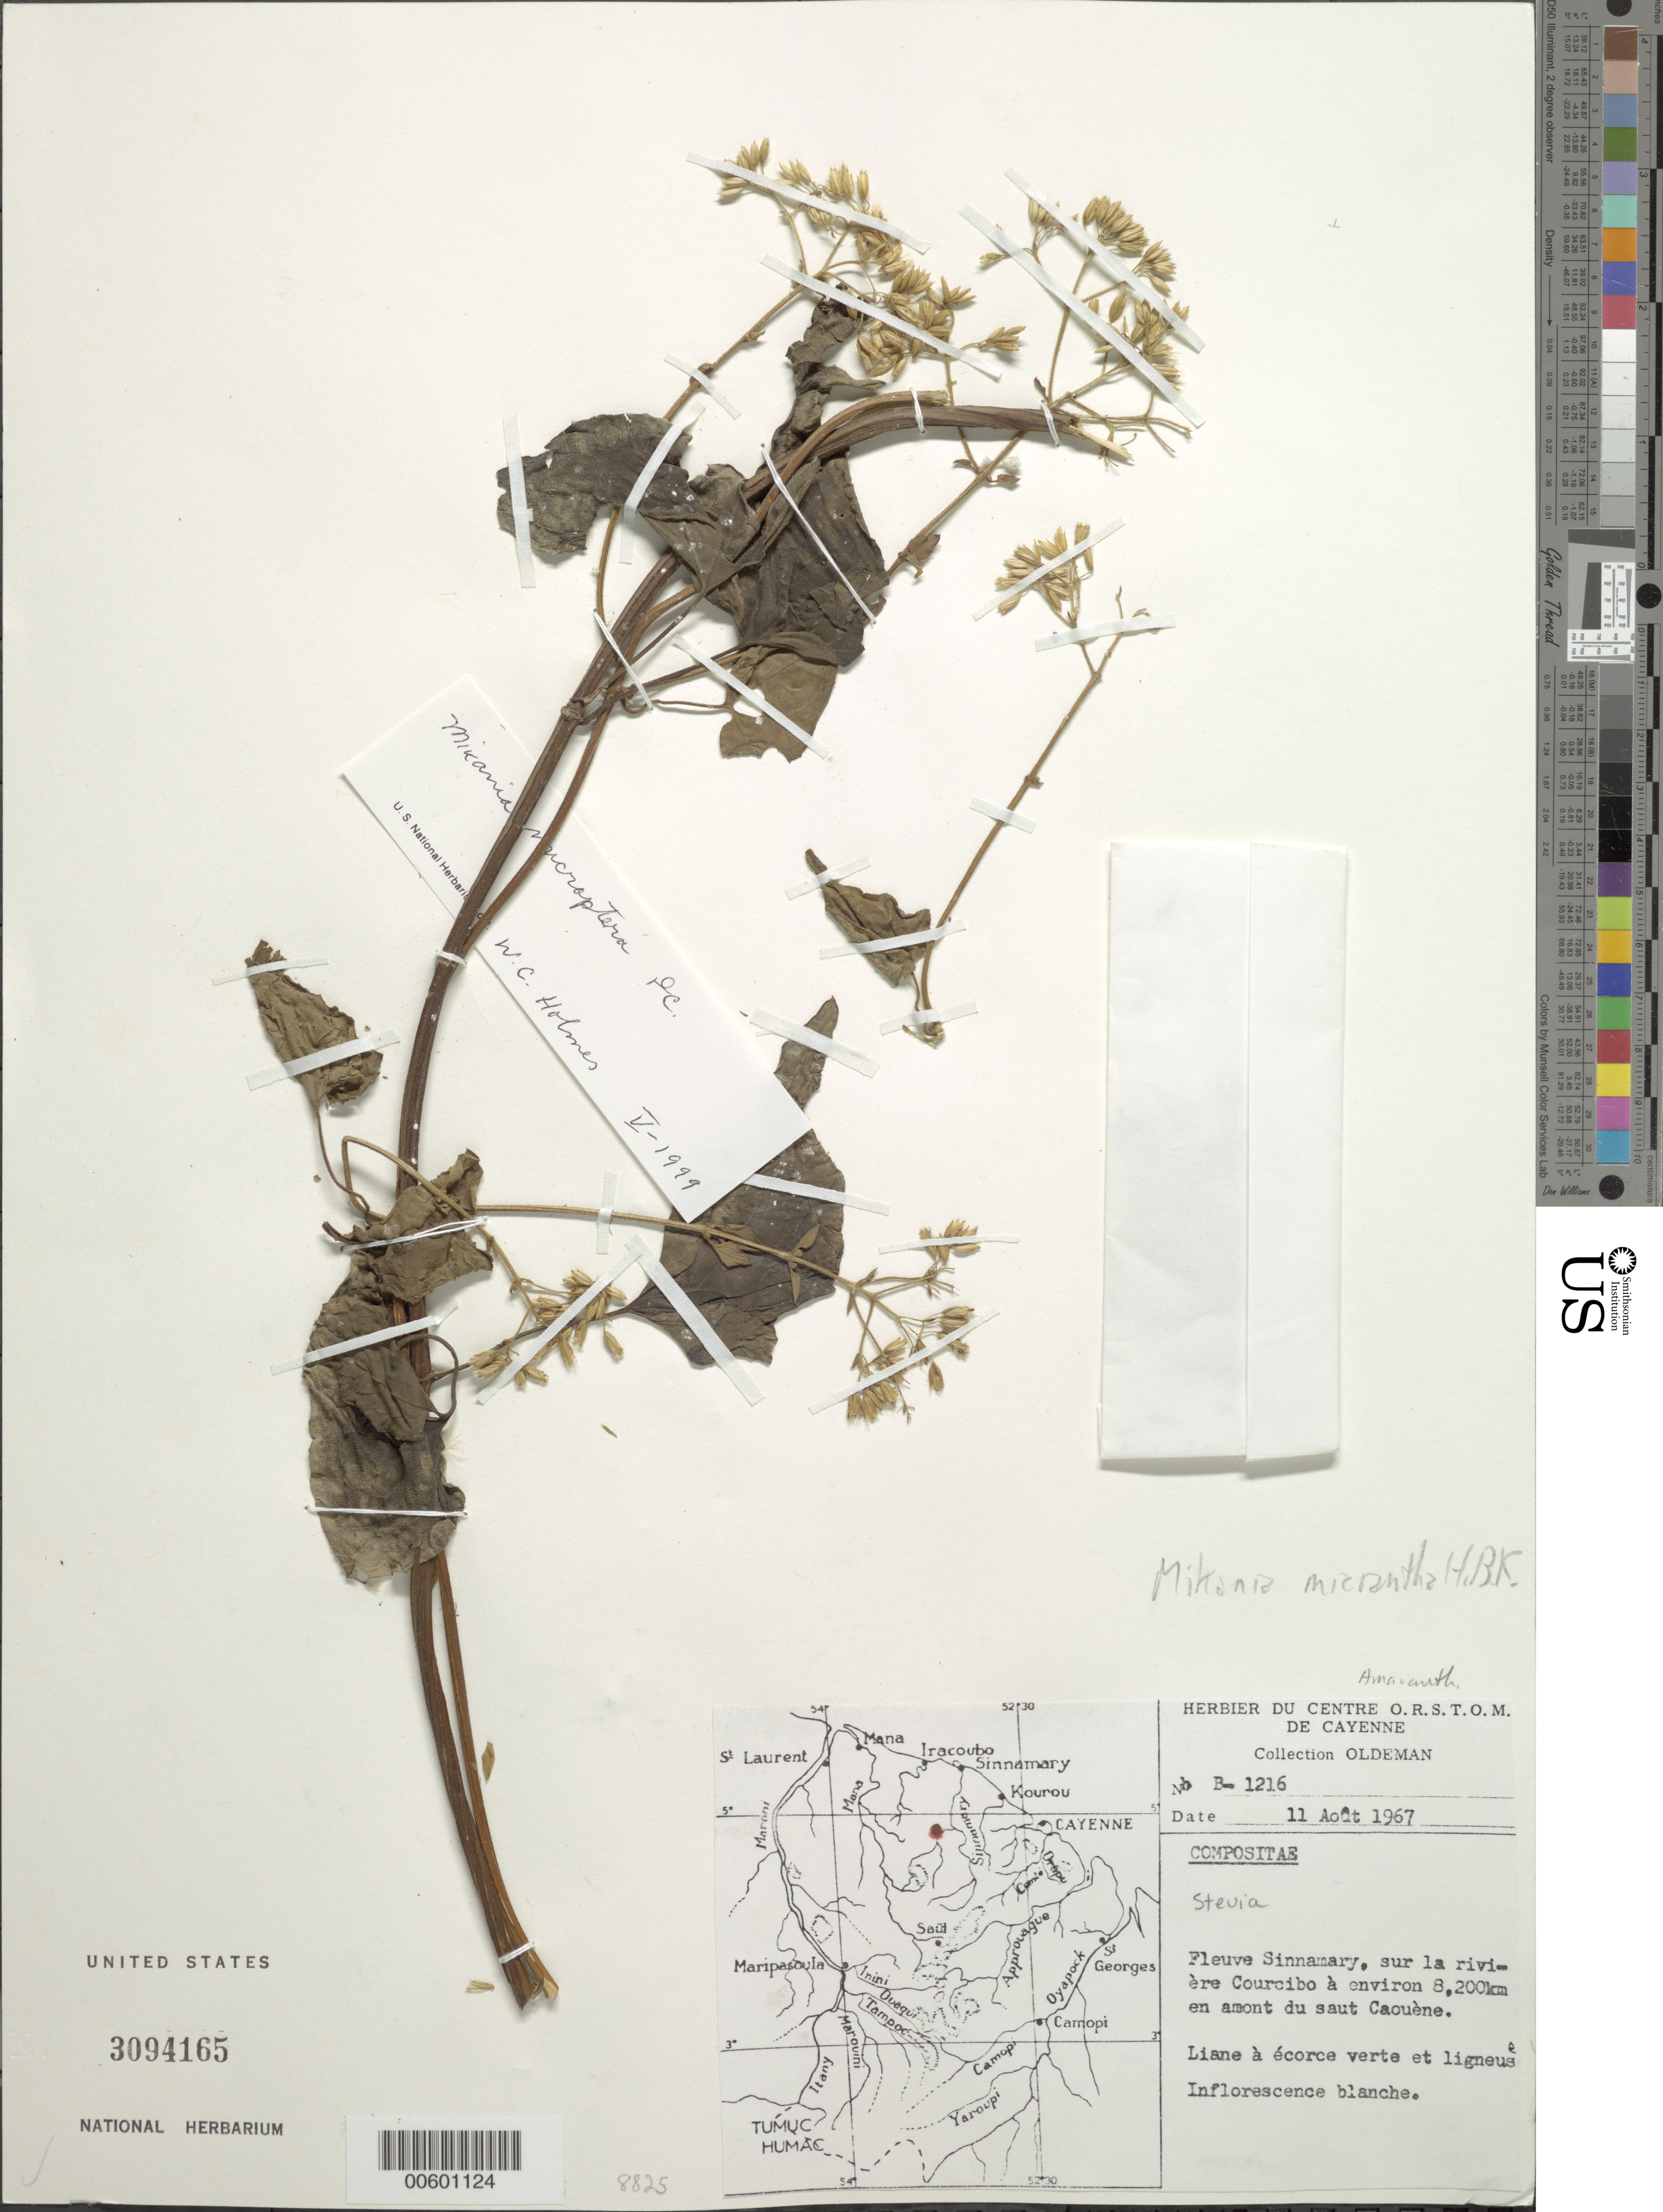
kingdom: Plantae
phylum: Tracheophyta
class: Magnoliopsida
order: Asterales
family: Asteraceae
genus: Mikania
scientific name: Mikania micrantha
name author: Kunth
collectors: R. Oldeman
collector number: B 1216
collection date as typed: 11-Aug-67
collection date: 1967-08-11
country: French Guiana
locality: Fleuve Sinnamary, sur la Rivière Courcibo a environ 8 km en amont du saut Caouène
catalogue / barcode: US 3094165